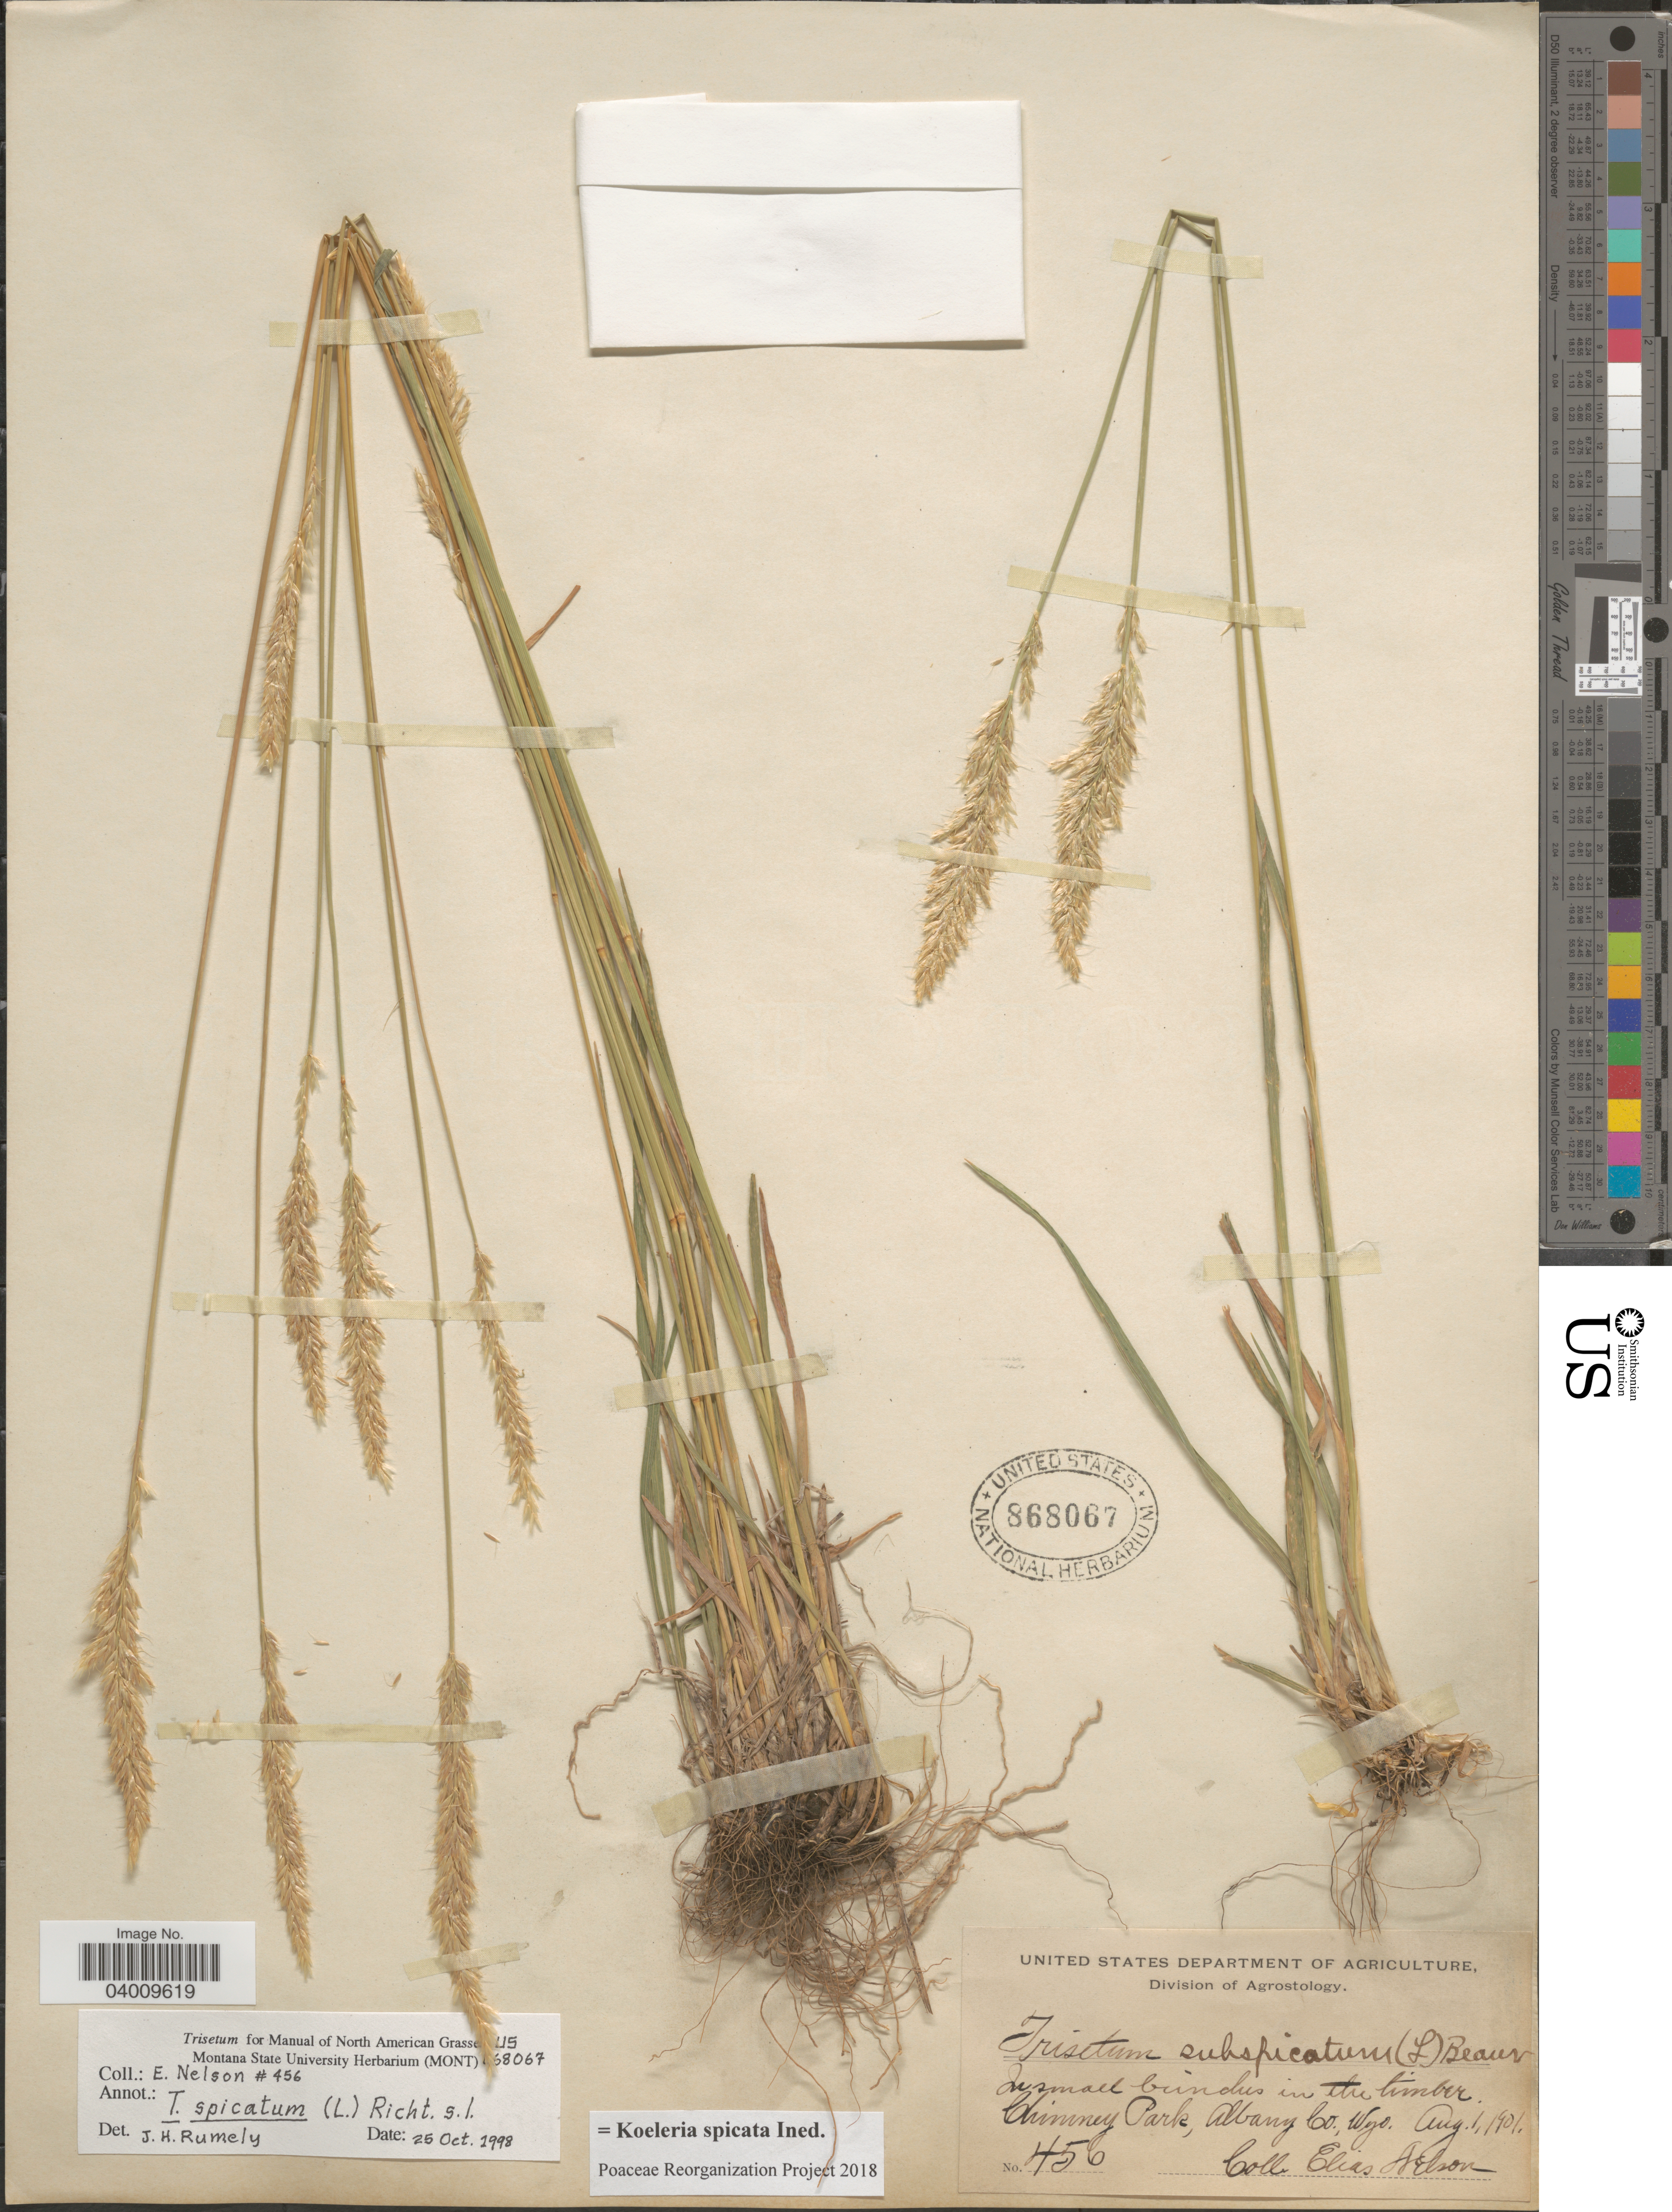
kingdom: Plantae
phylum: Tracheophyta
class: Liliopsida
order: Poales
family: Poaceae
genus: Koeleria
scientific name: Koeleria spicata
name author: (L.) Barberá et al.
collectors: E. Nelson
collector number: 456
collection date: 1901-08-01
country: United States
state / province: Wyoming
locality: Chimney Park, Albany Co.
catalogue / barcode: US 868067